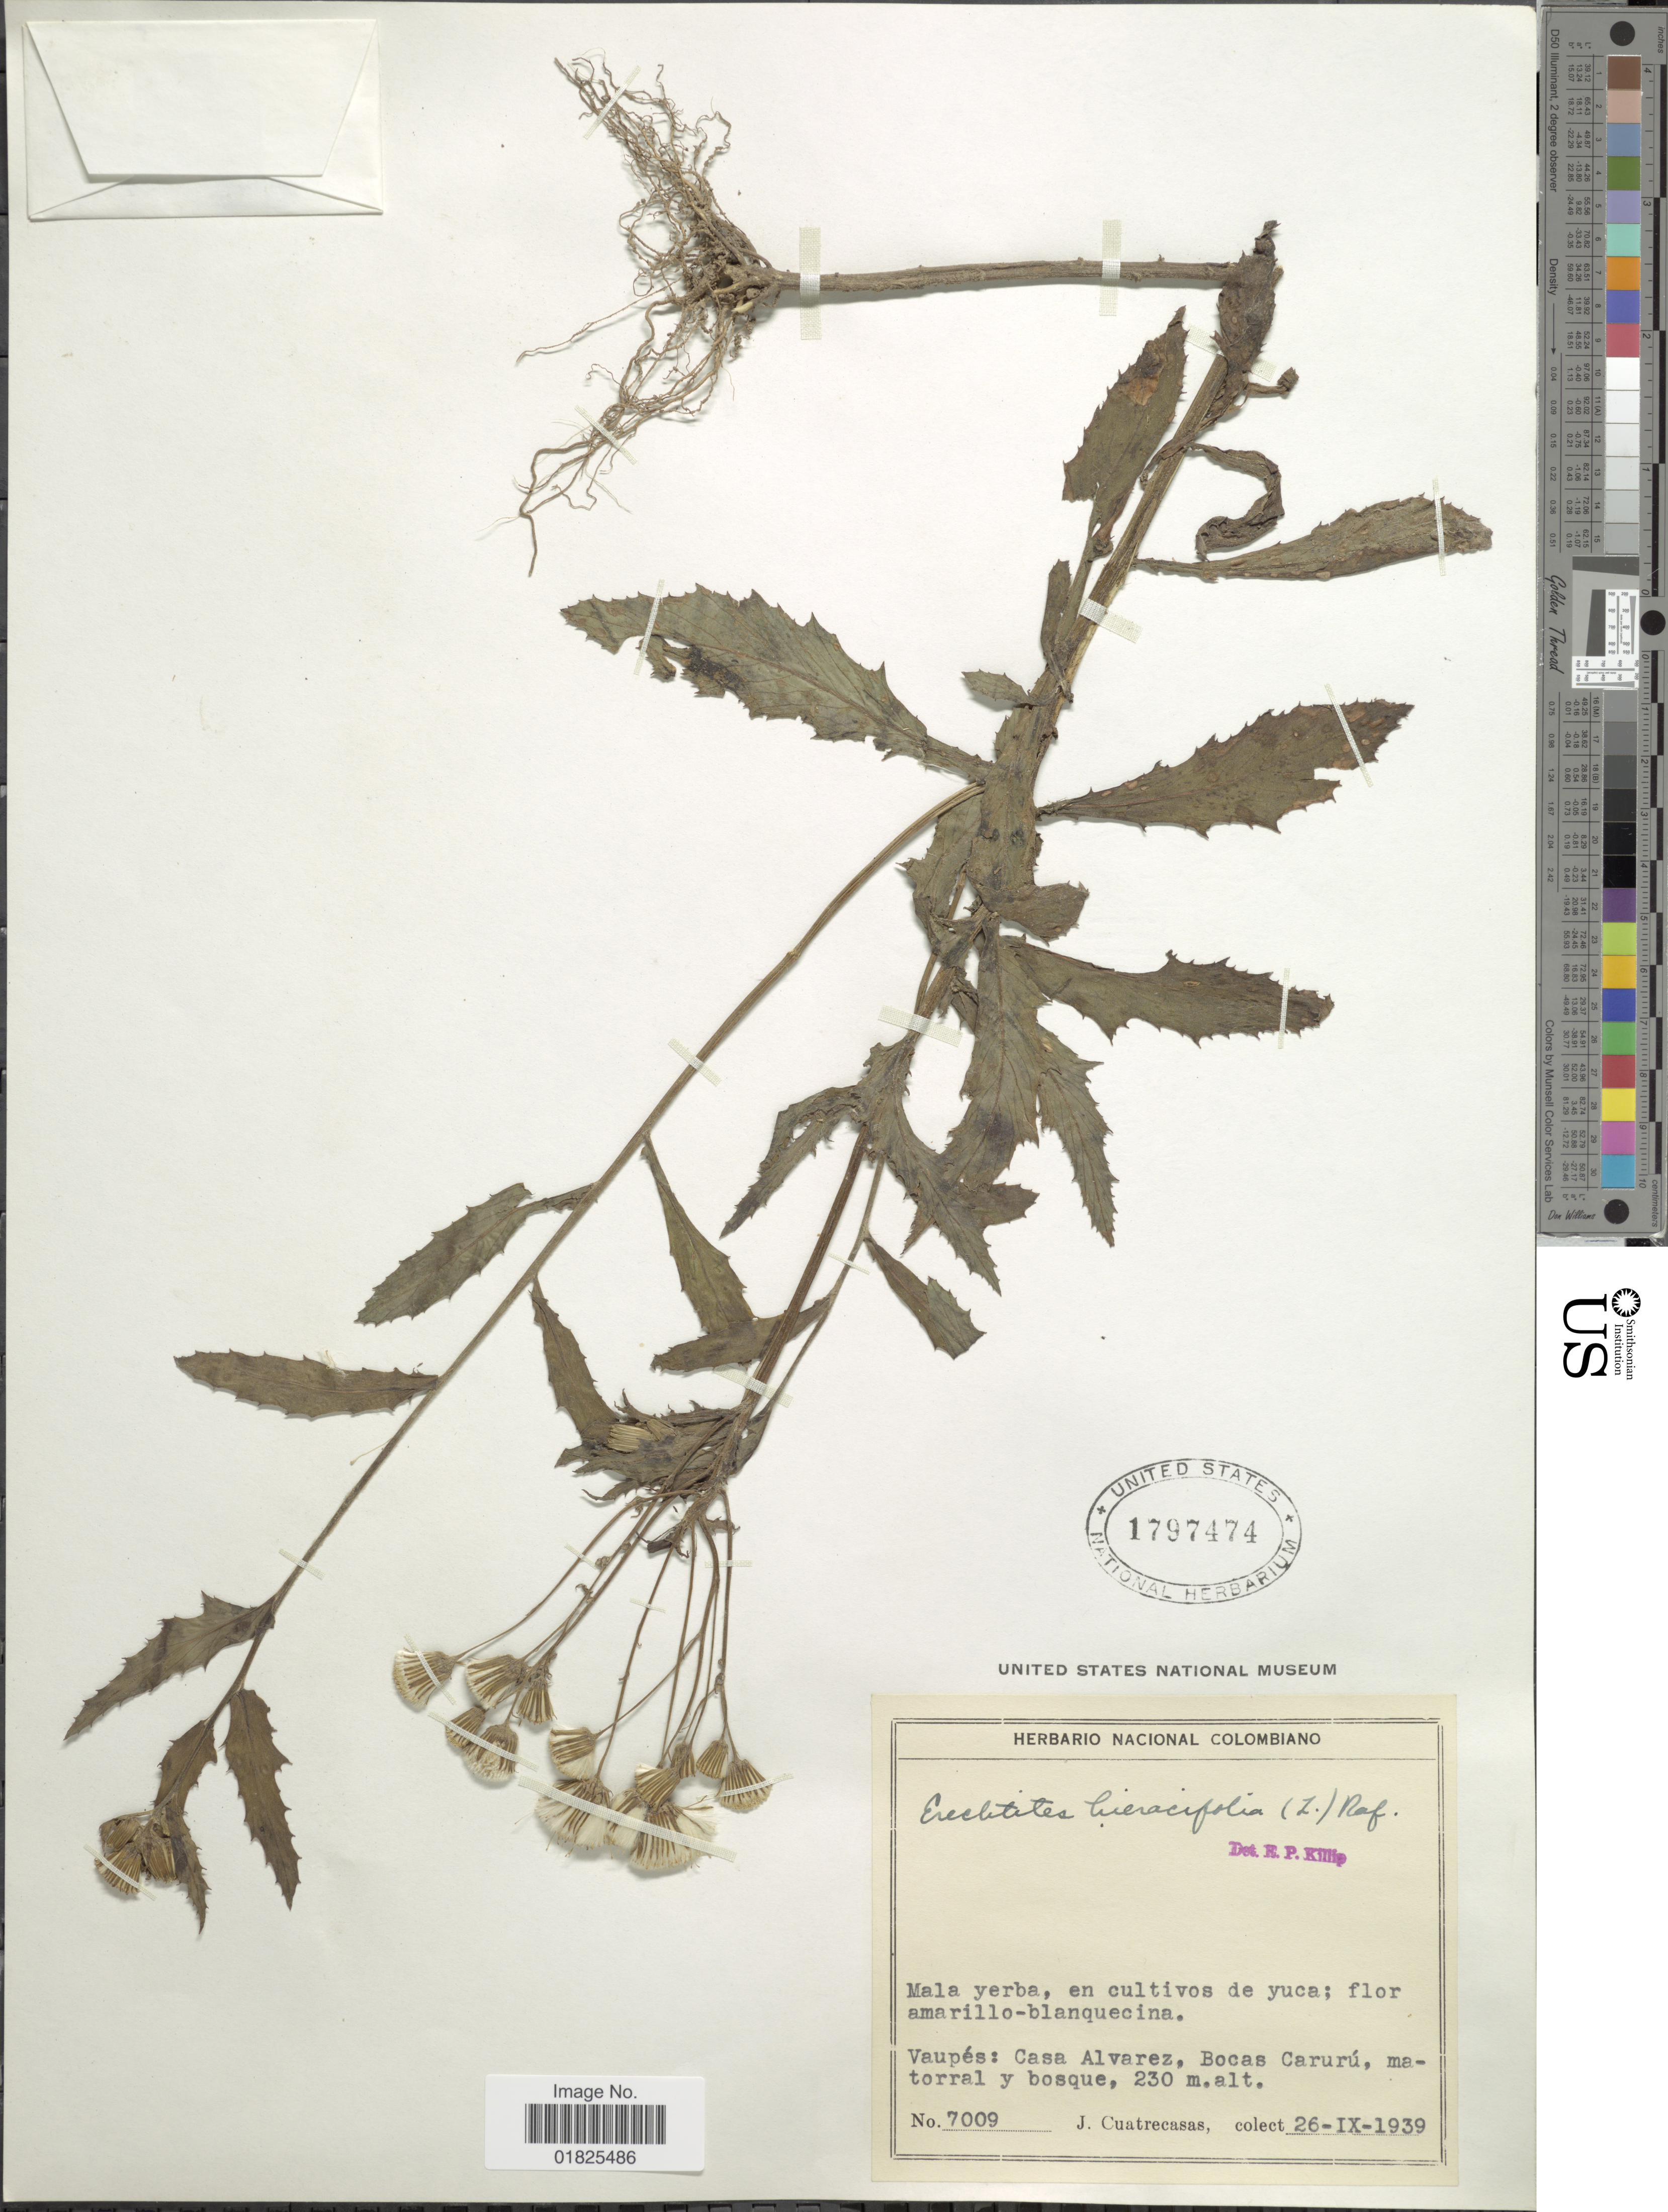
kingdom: Plantae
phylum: Tracheophyta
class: Magnoliopsida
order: Asterales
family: Asteraceae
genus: Erechtites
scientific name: Erechtites hieraciifolius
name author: (L.) Raf. ex DC.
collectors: J. Cuatrecasas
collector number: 7009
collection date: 1939-09-26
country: Colombia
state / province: Vaupés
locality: Casa Alvarez, Bocas Caruru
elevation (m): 230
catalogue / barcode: US 1797474